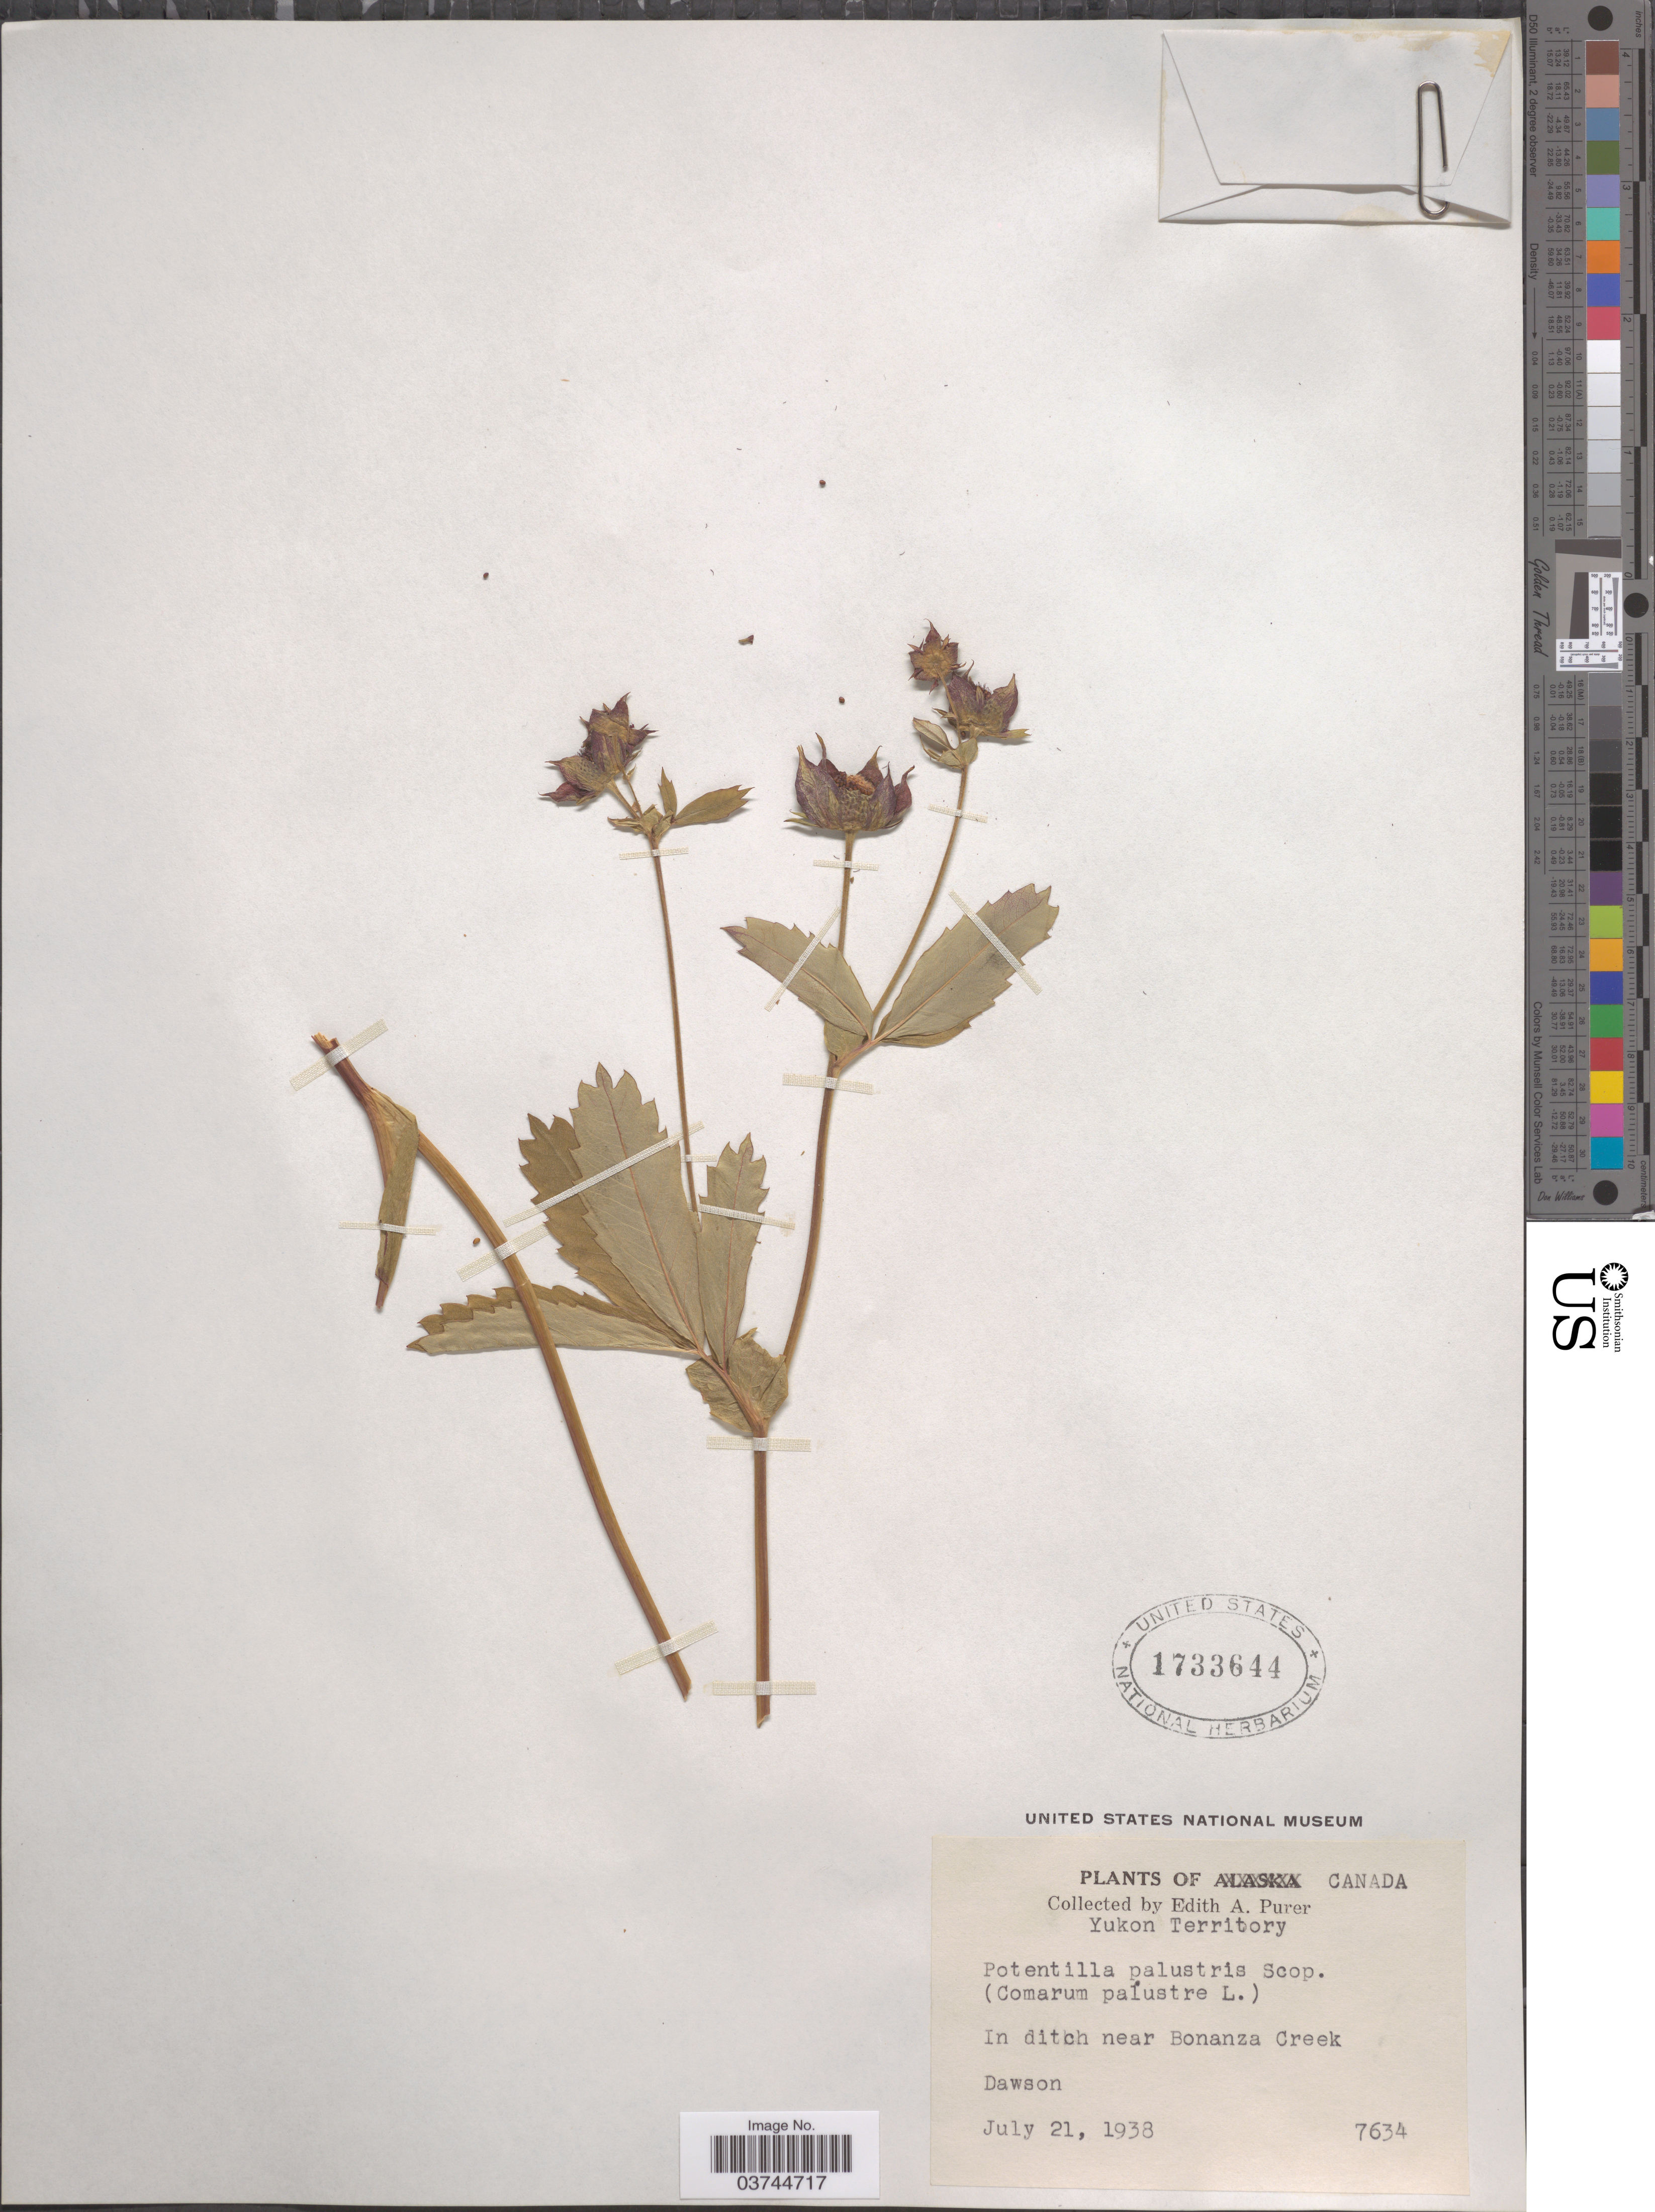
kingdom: Plantae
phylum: Tracheophyta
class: Magnoliopsida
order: Rosales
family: Rosaceae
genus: Comarum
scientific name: Comarum palustre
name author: L.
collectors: E. Purer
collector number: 7634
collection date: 1938-07-21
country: Canada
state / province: Yukon Territory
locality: In ditch near Bonanza Creek. Dawson.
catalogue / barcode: US 1733644